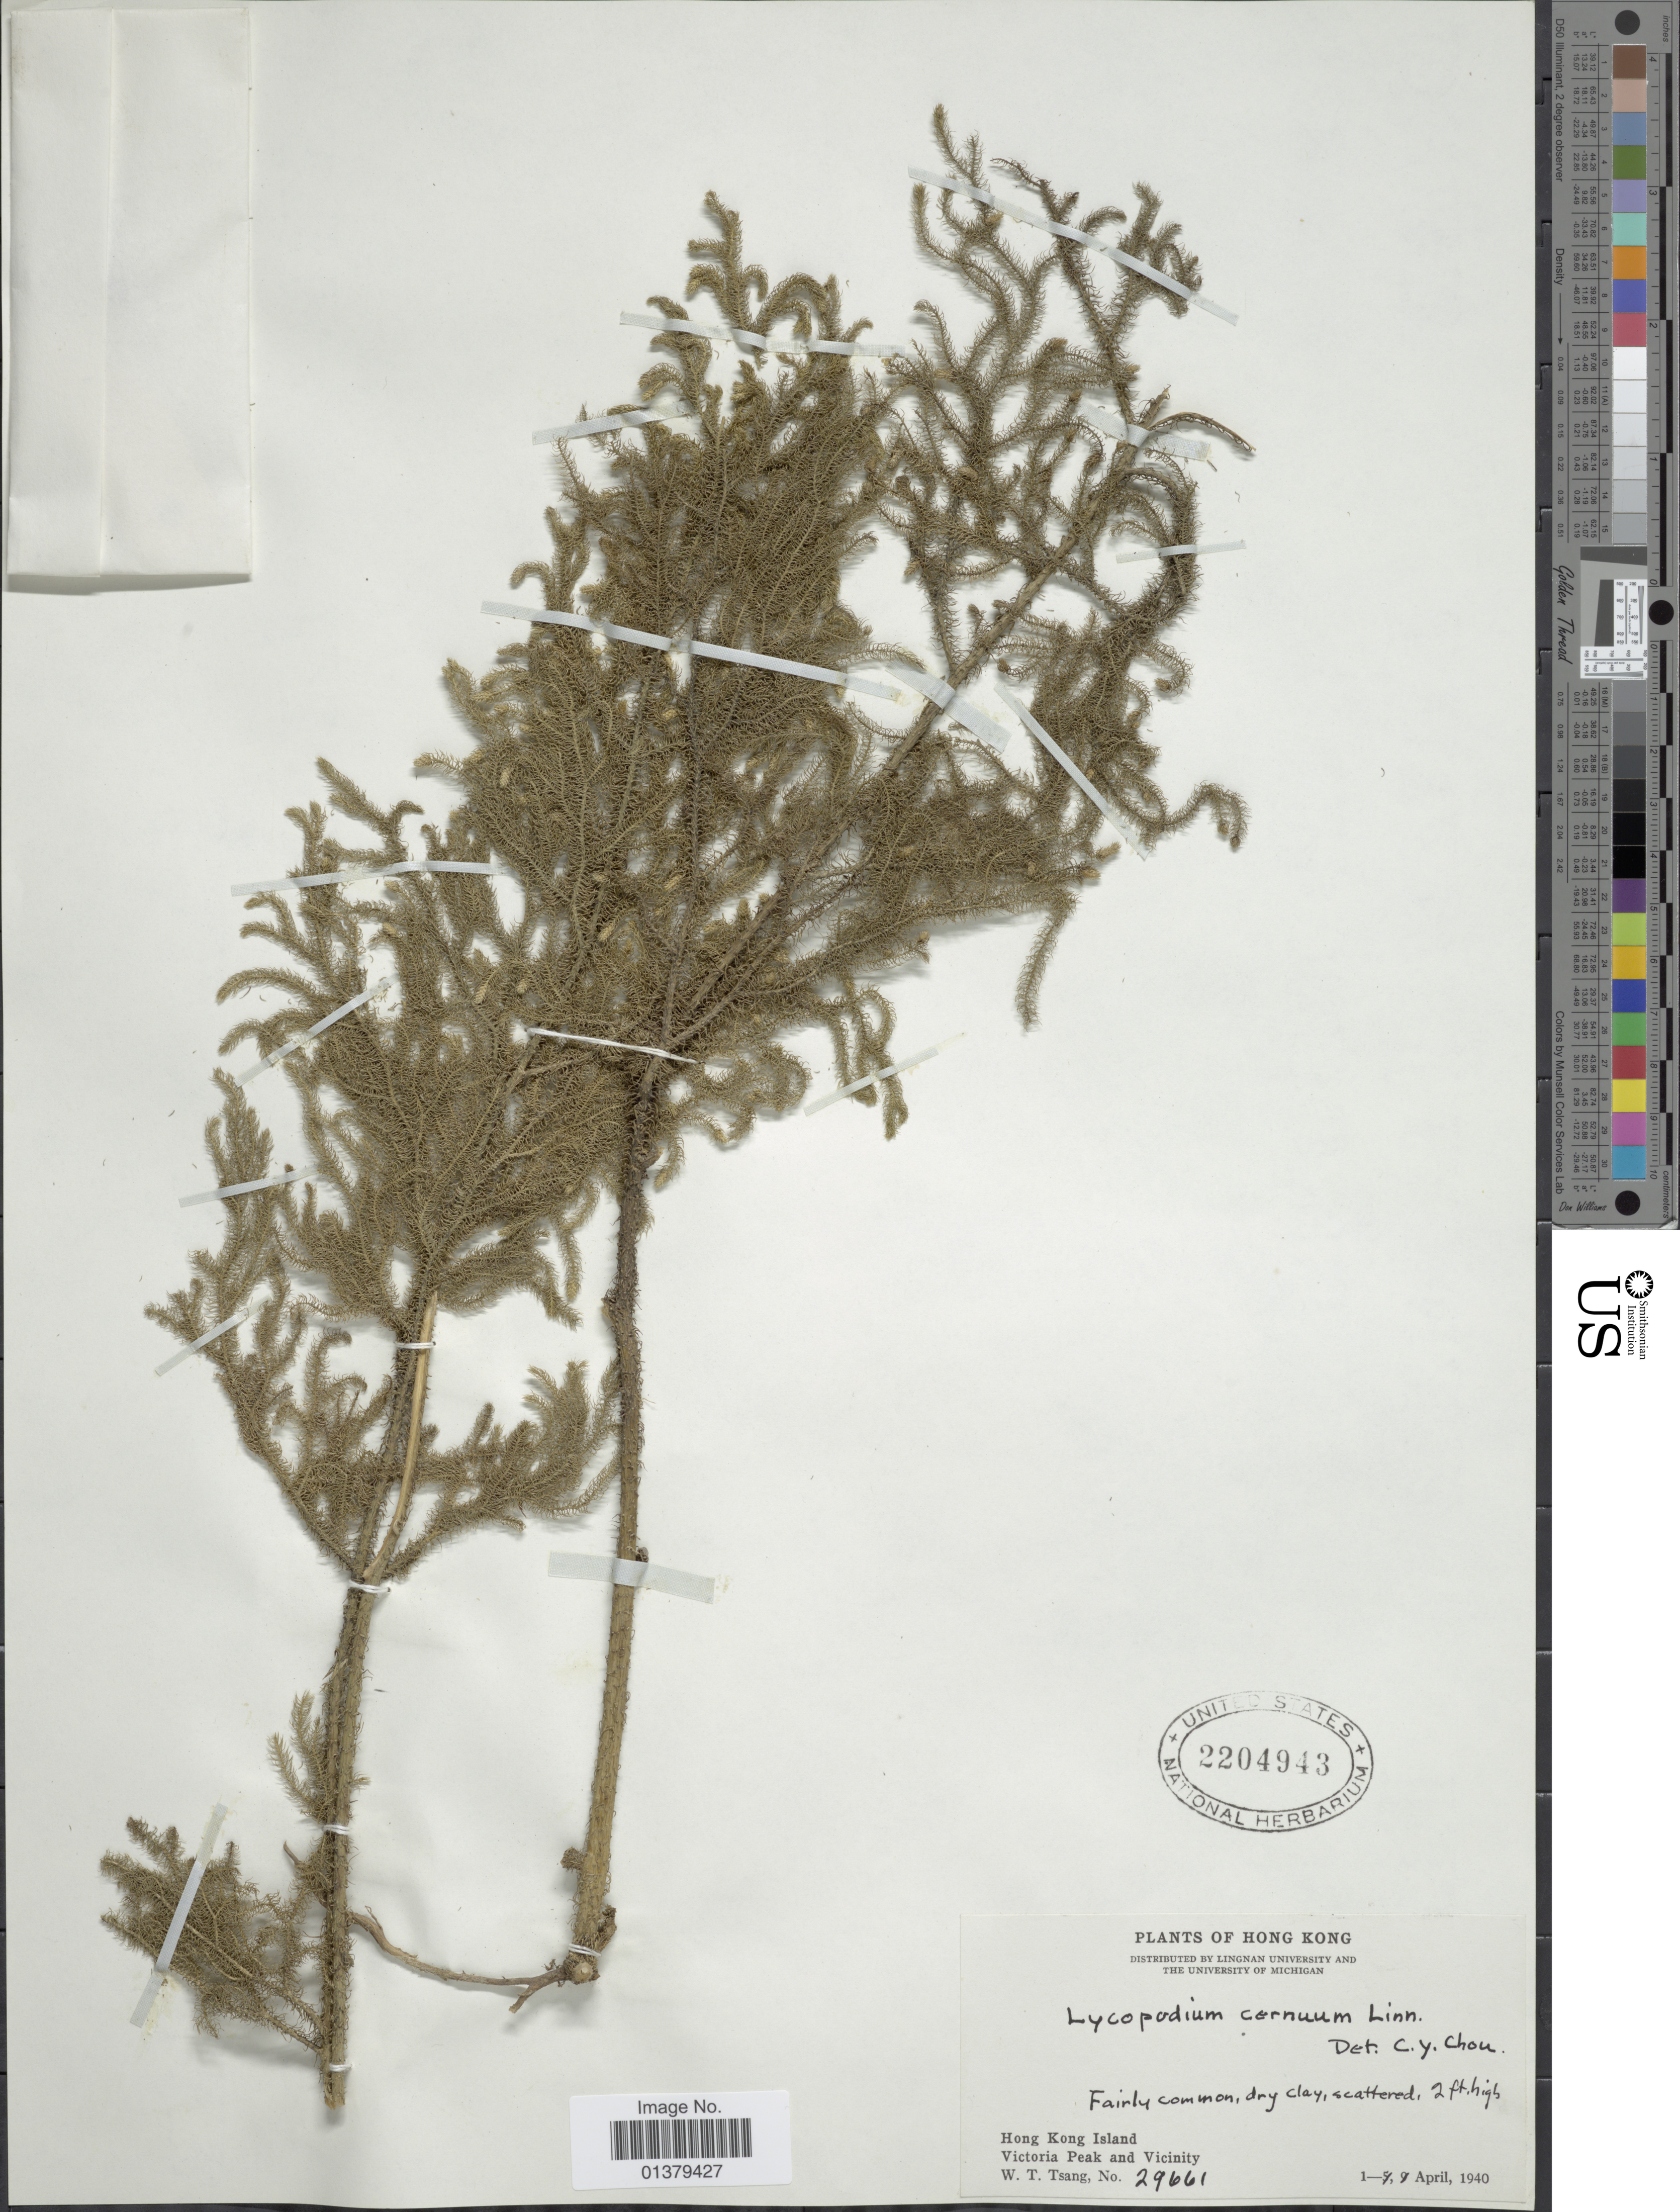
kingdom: Plantae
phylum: Tracheophyta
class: Lycopodiopsida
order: Lycopodiales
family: Lycopodiaceae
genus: Palhinhaea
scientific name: Palhinhaea cernua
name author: (L.) Vasc. & Franco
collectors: W. T. Tsang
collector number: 29661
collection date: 1940-04-01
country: China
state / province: Hong Kong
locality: Hong kong island, Victoria Peak and Vicinity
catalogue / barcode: US 2204943